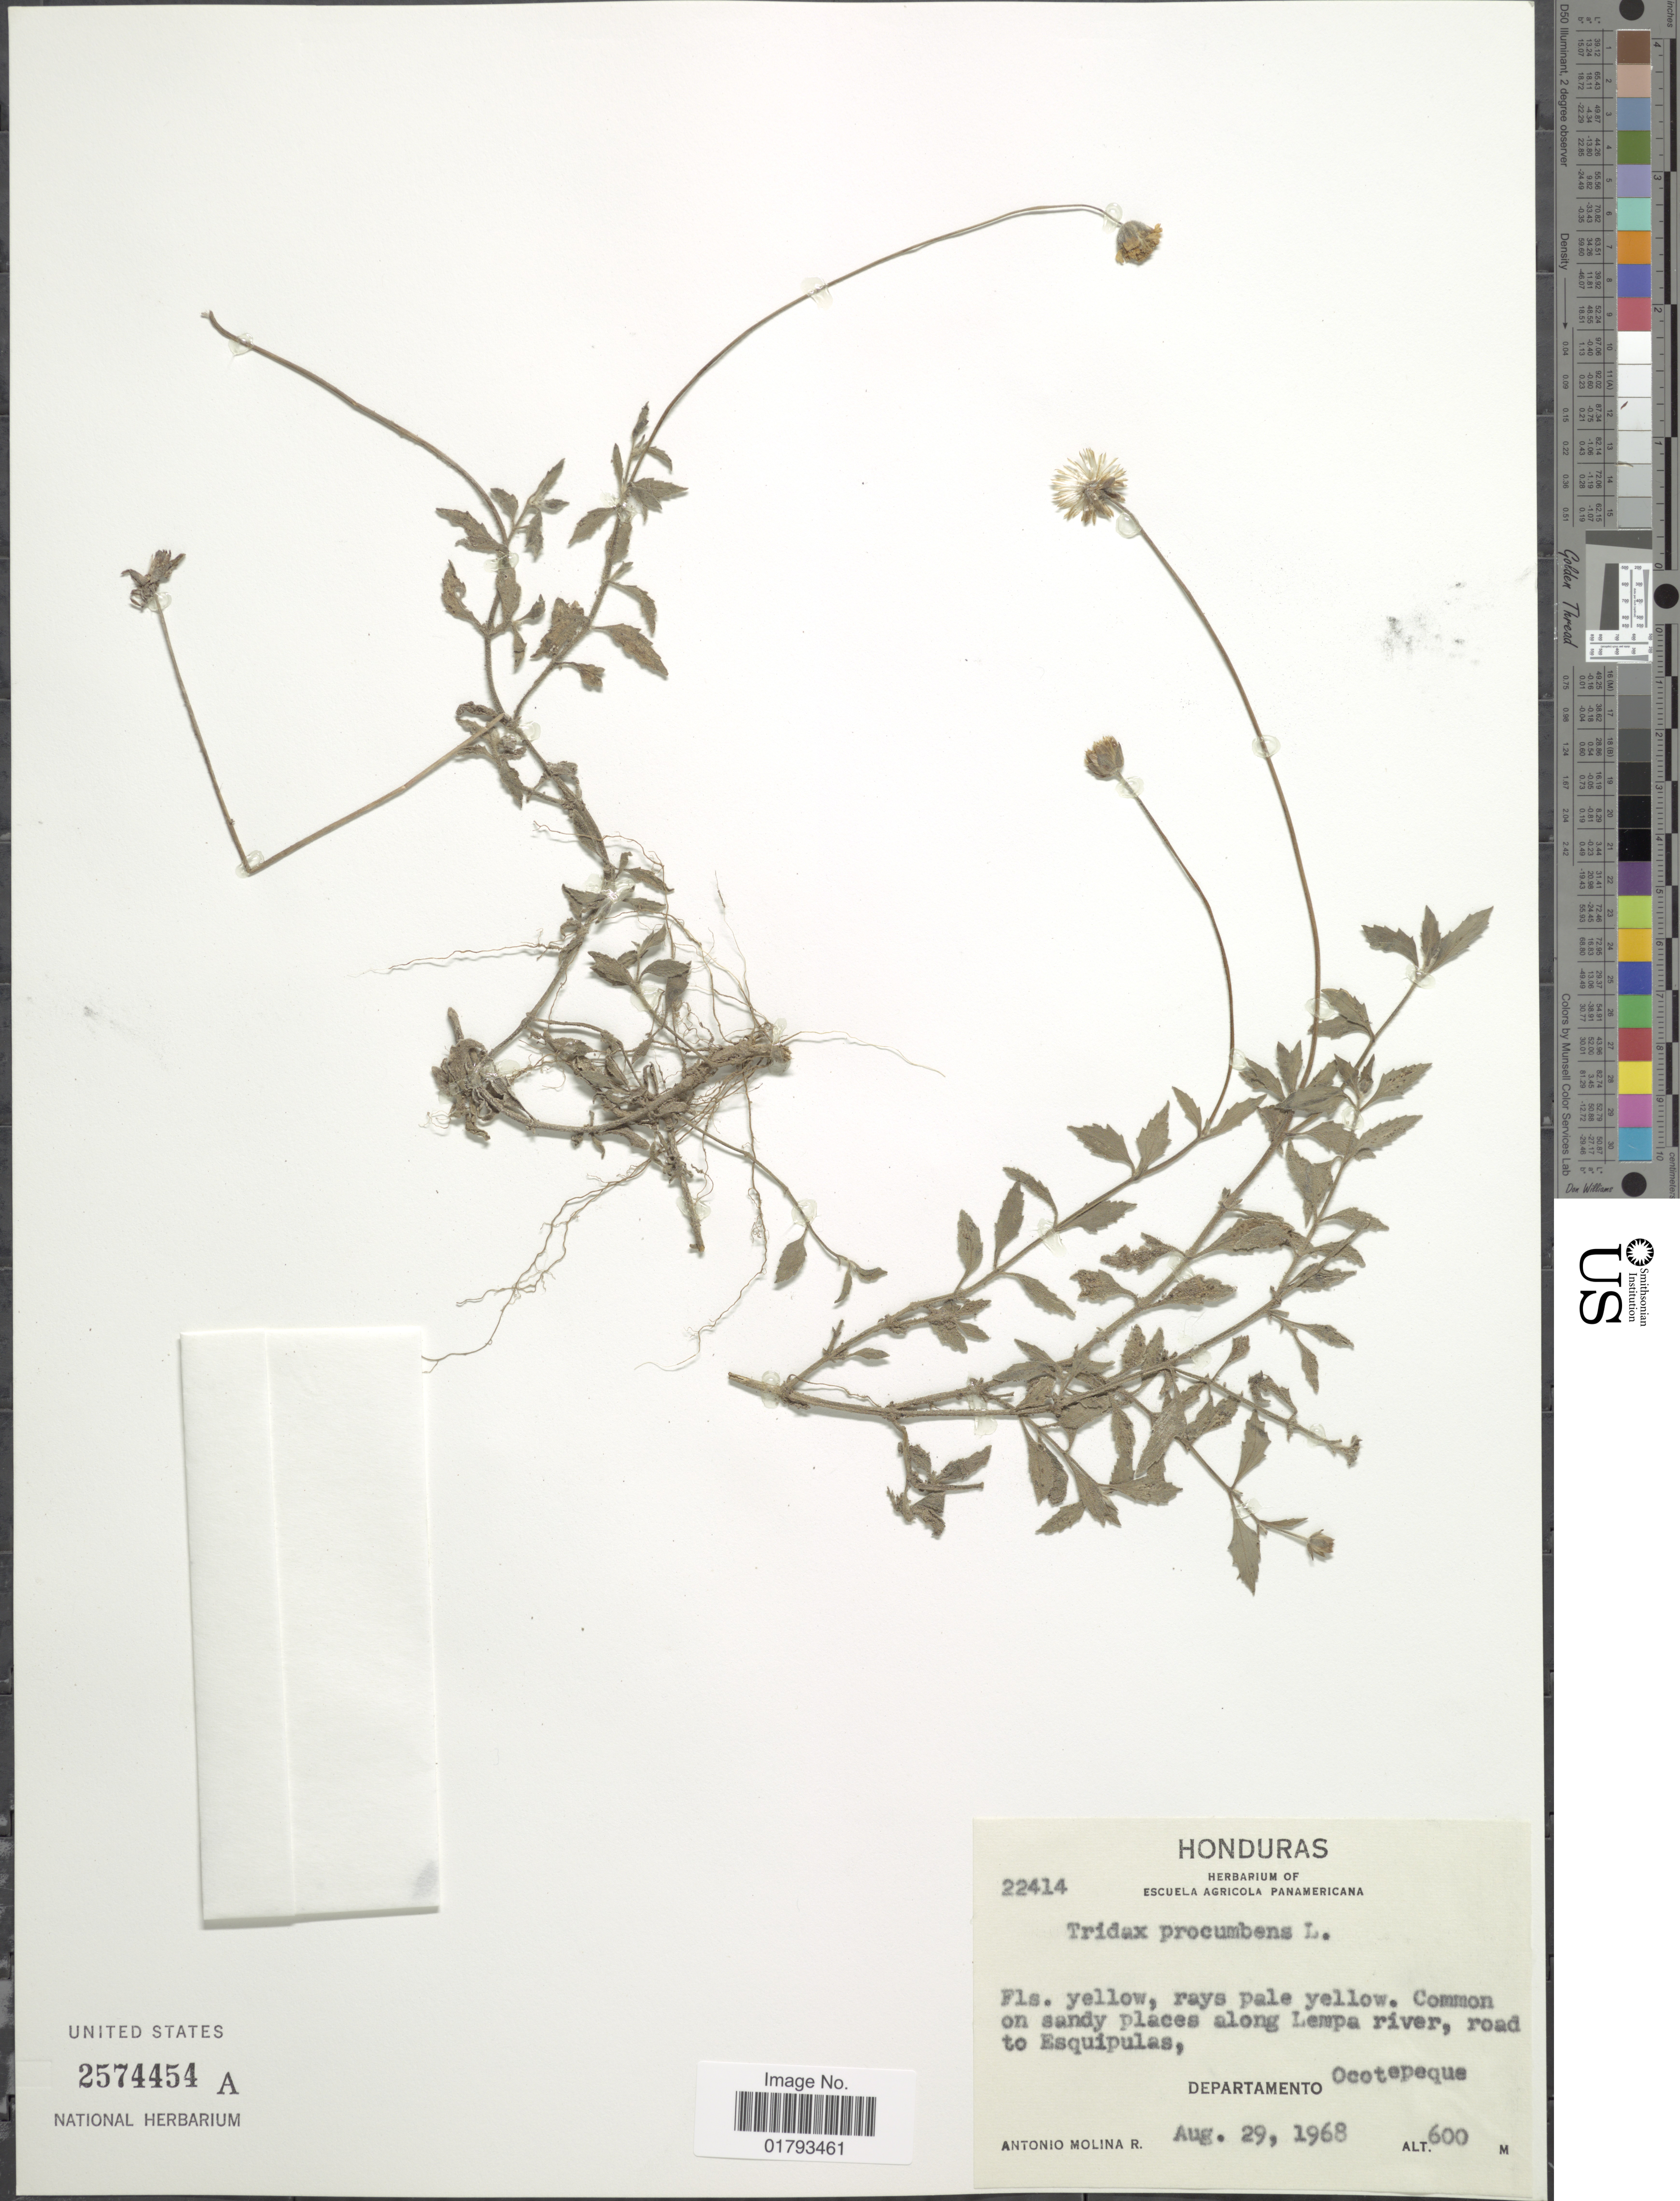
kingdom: Plantae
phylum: Tracheophyta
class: Magnoliopsida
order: Asterales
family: Asteraceae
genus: Tridax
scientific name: Tridax procumbens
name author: L.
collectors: A. Molina R.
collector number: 22414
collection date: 1968-08-29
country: Honduras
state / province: Ocotepeque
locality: Lempa river, road to Esquipulas.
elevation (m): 600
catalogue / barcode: US 2574454A